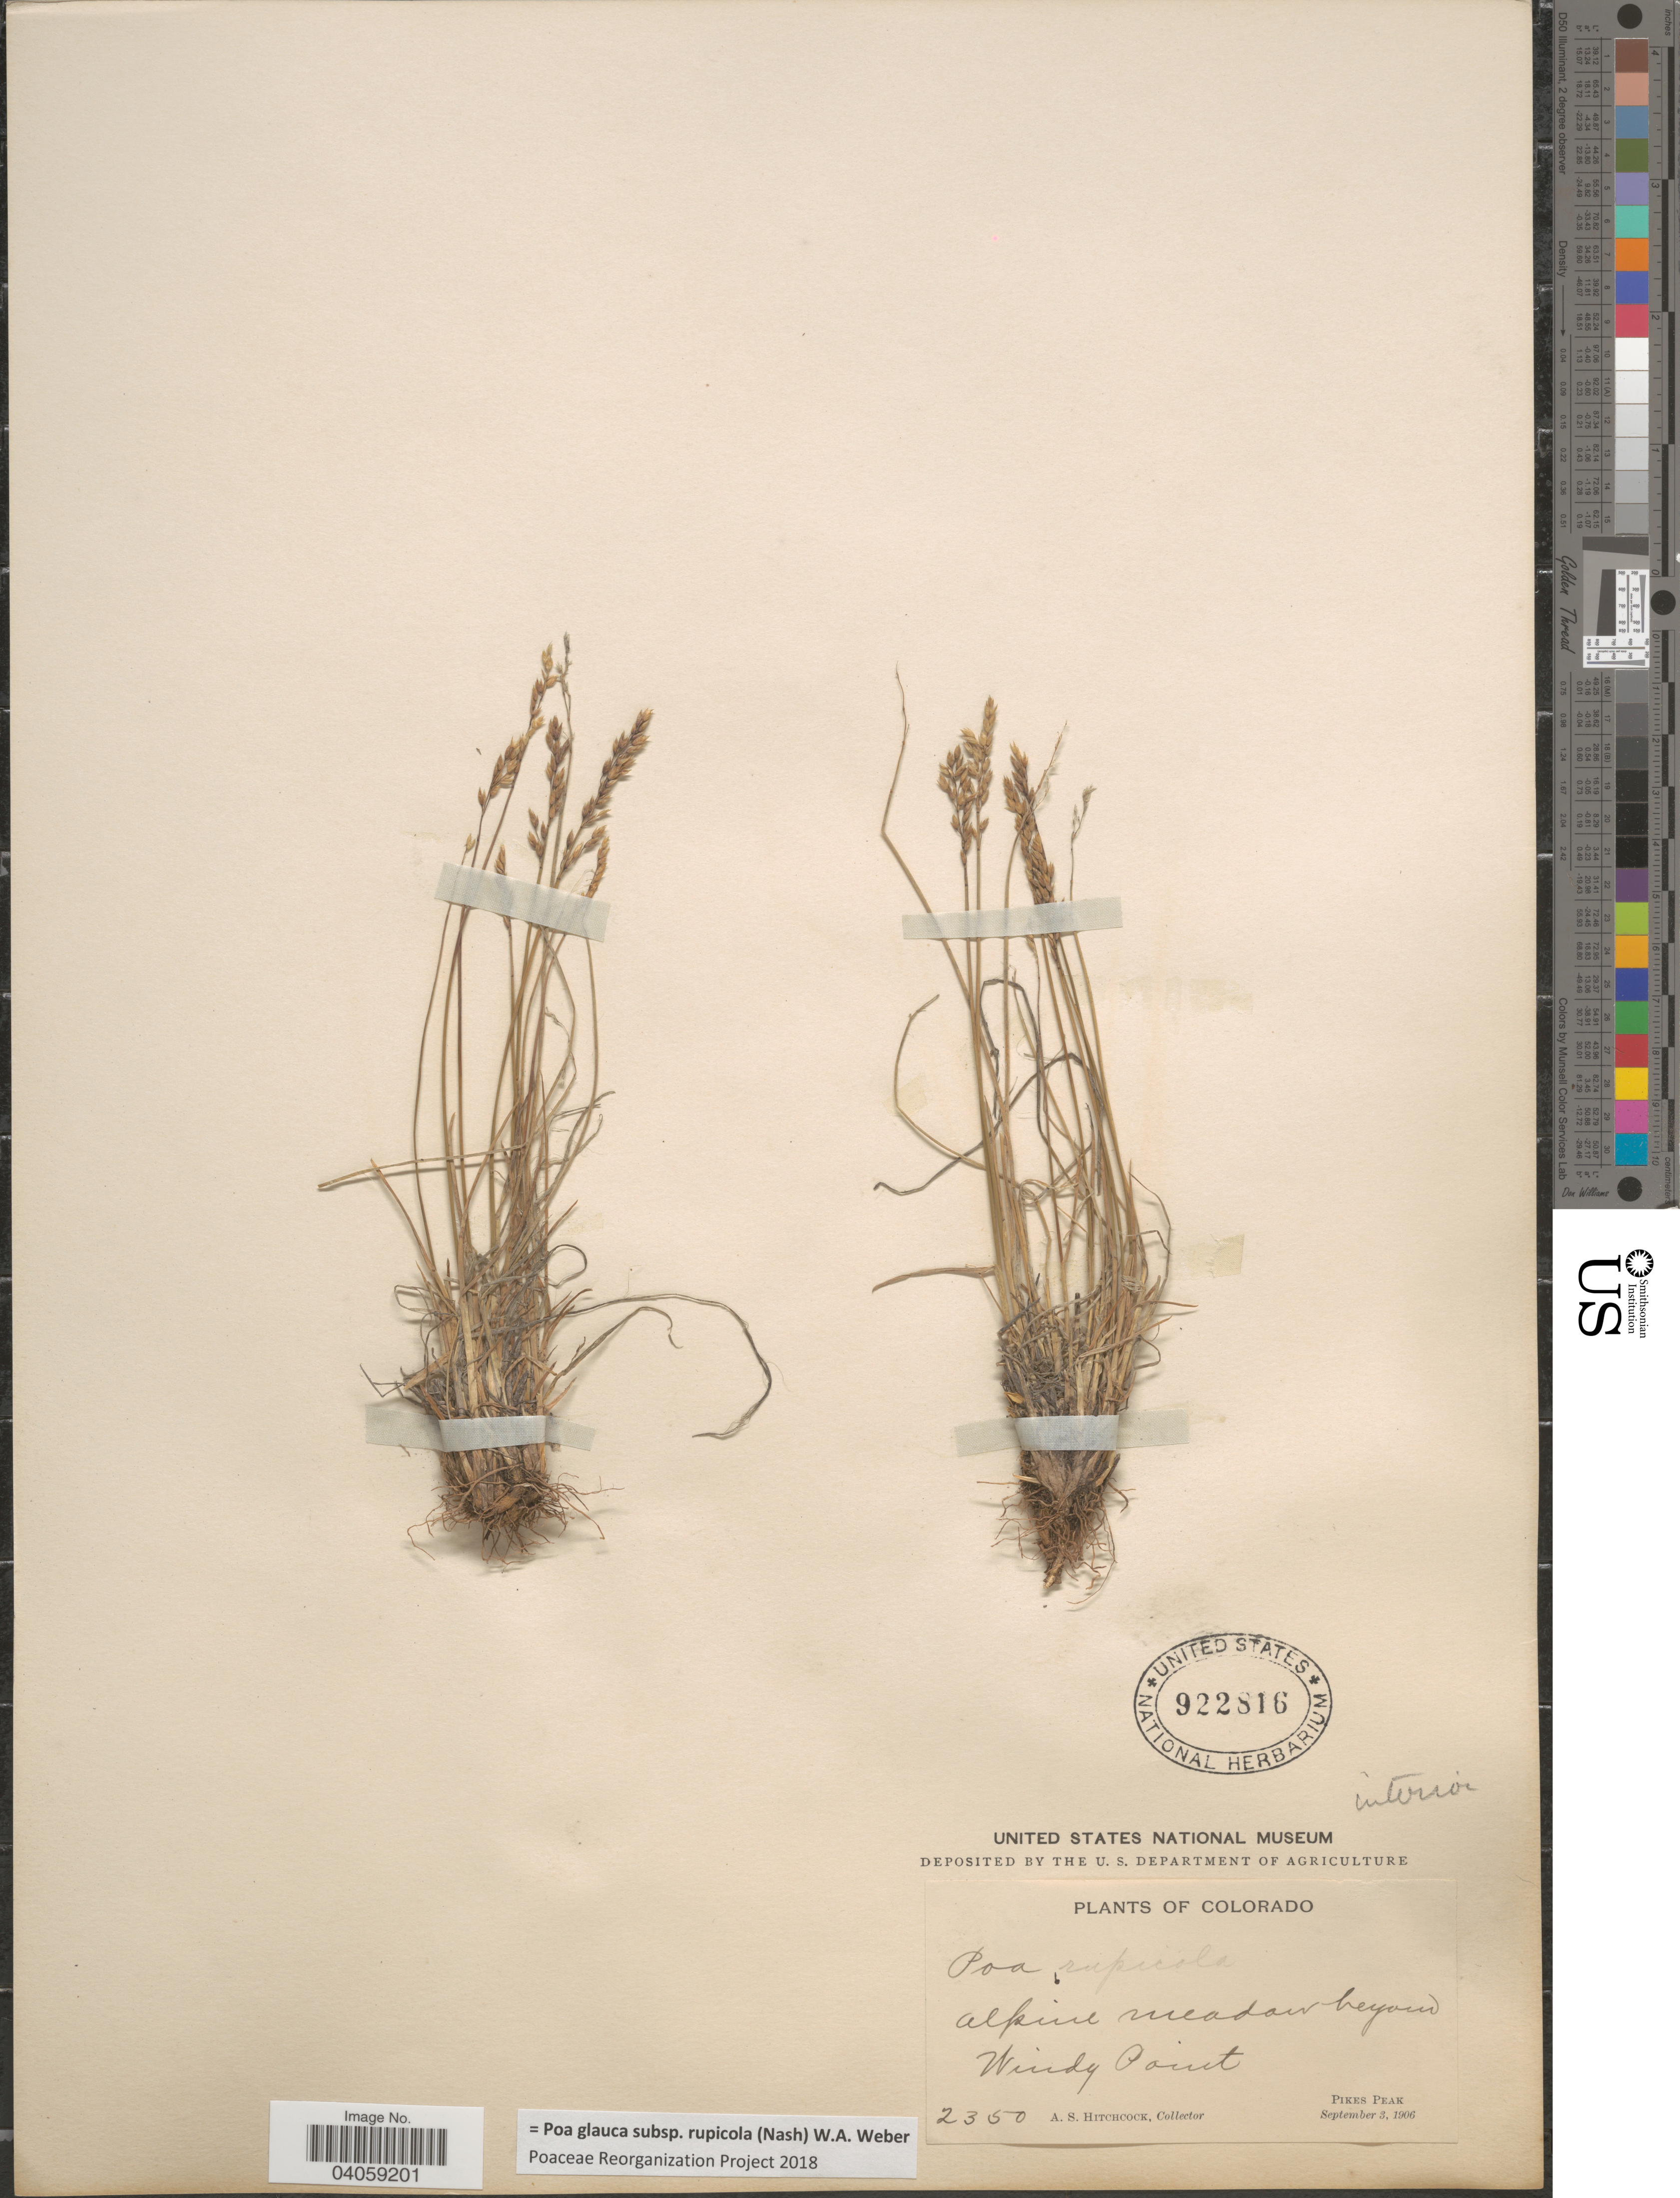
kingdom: Plantae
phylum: Tracheophyta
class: Liliopsida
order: Poales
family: Poaceae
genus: Poa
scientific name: Poa glauca subsp. rupicola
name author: (Nash) W.A. Weber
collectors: A. S. Hitchcock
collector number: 2350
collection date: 1906-09-03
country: United States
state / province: Colorado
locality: Alpine meadow beyond Windy Point. Pikes Peak.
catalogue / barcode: US 922816